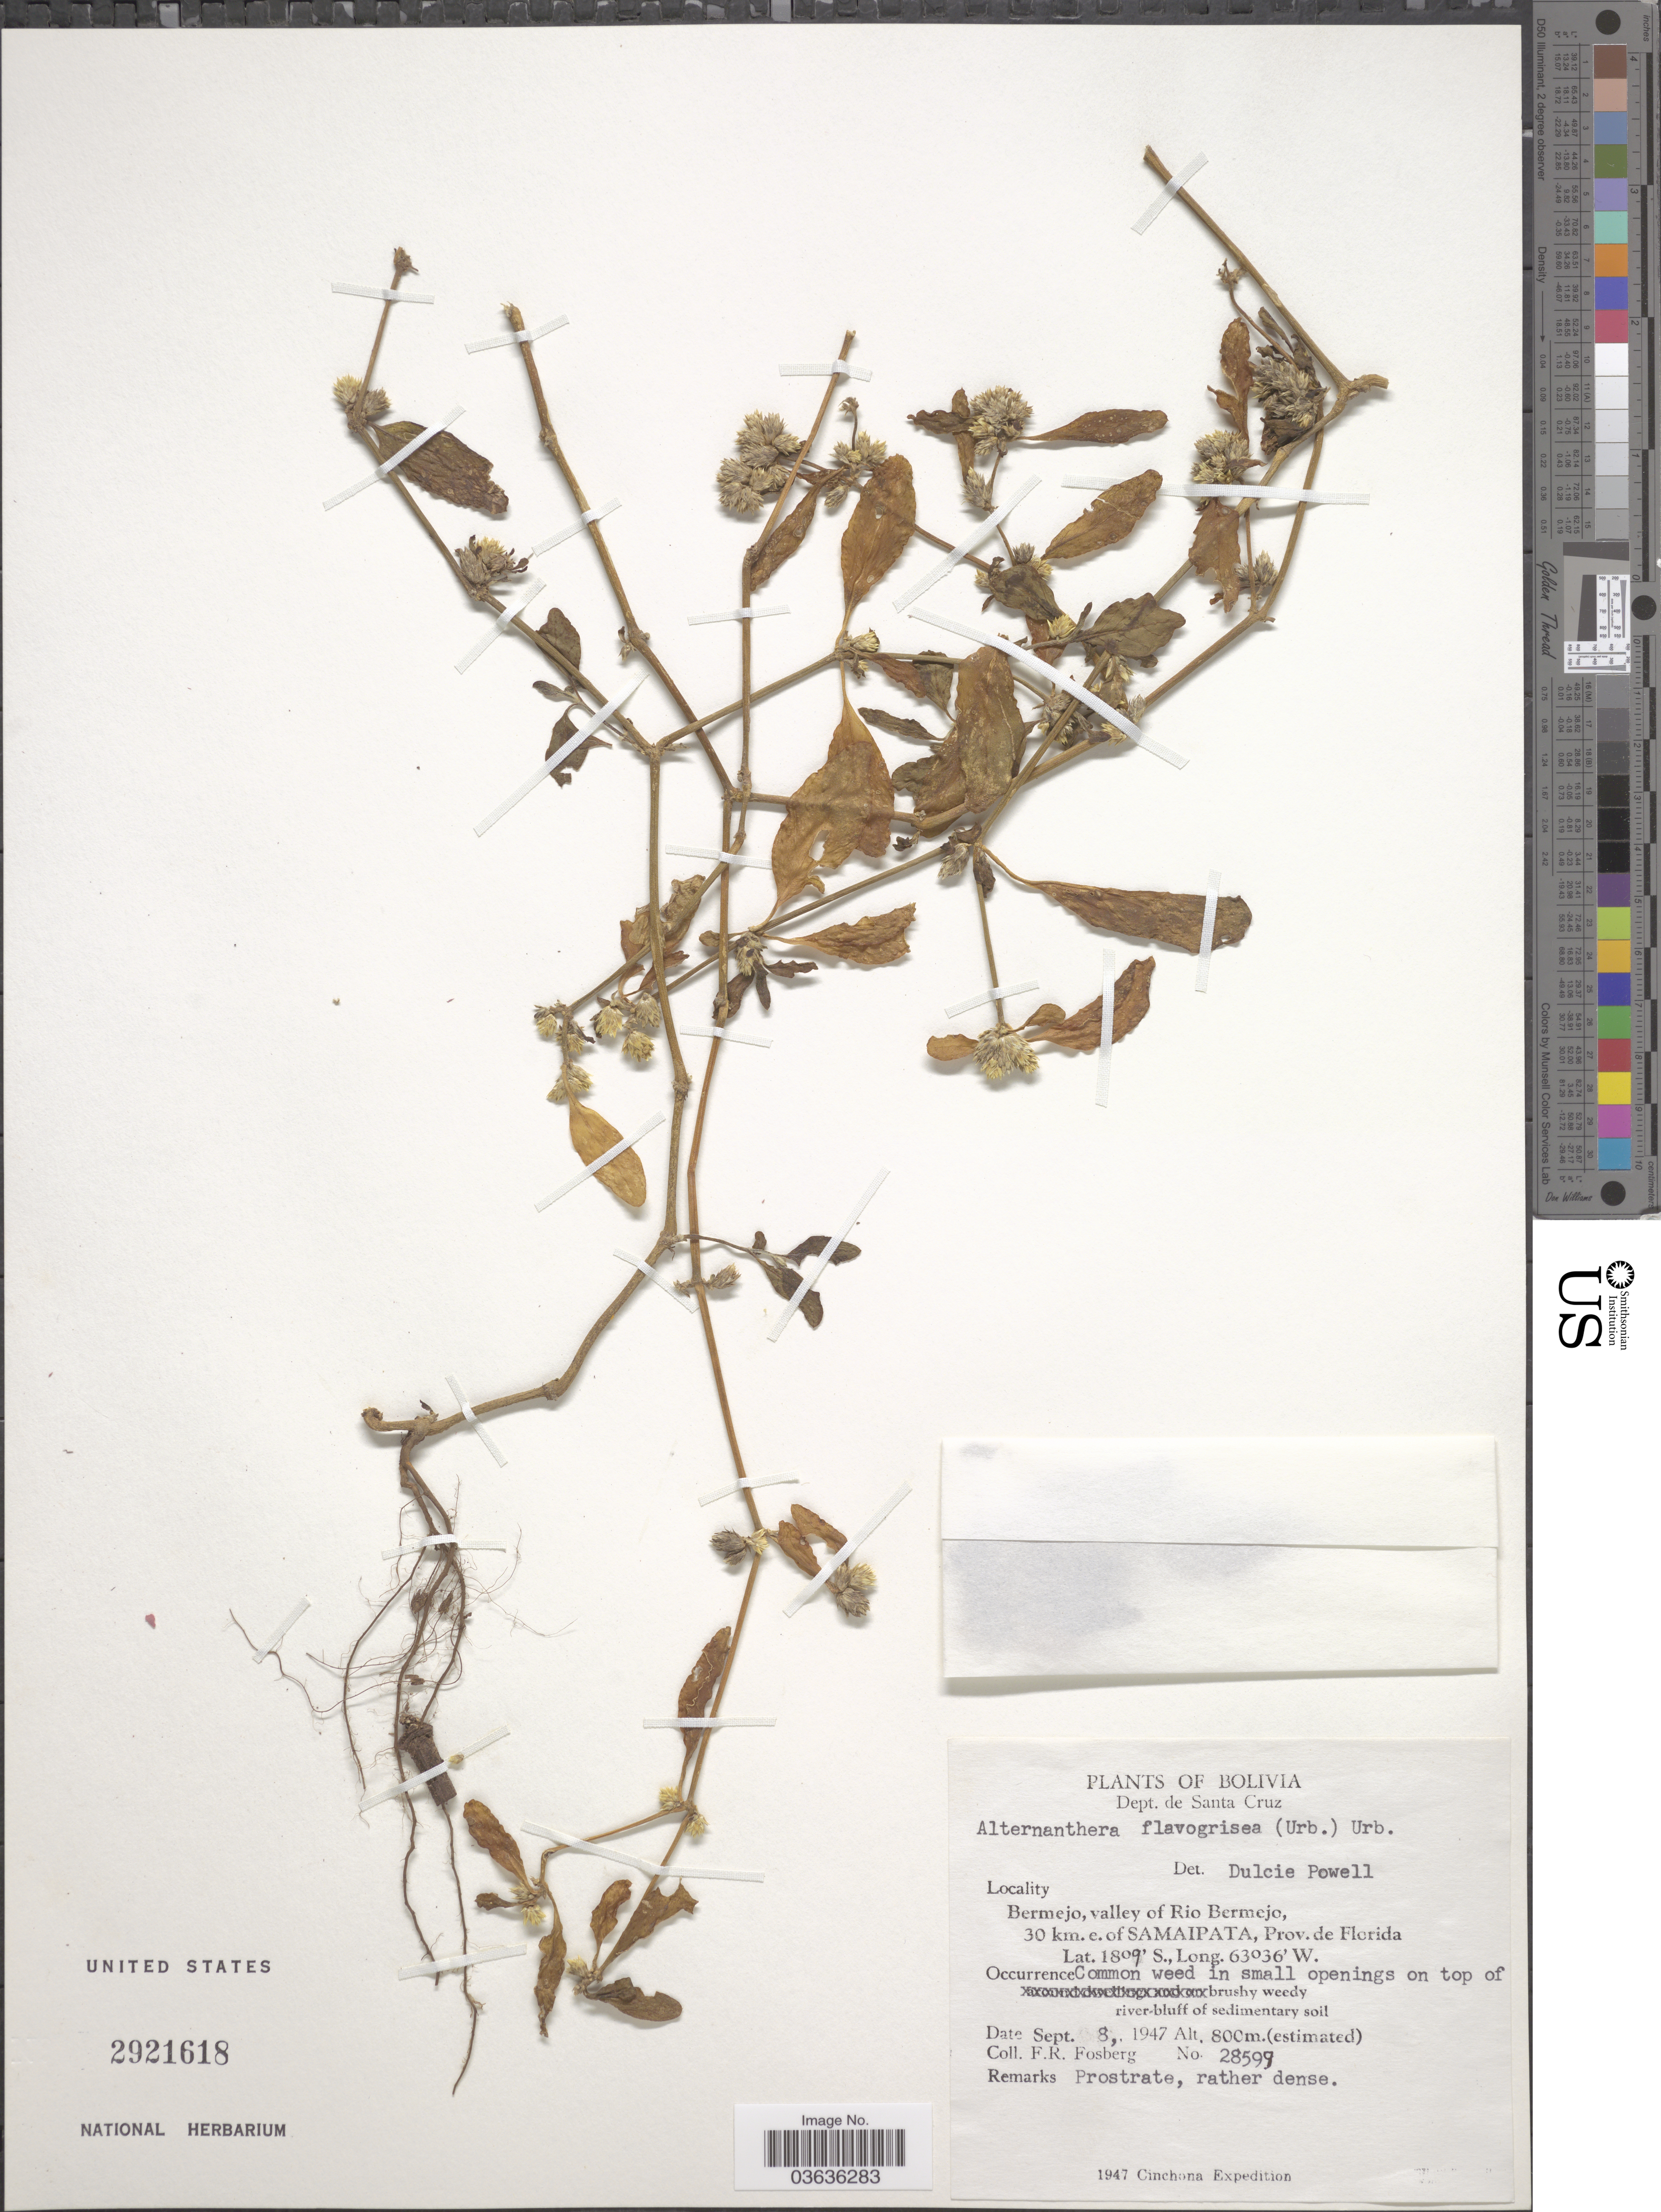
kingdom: Plantae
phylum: Tracheophyta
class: Magnoliopsida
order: Caryophyllales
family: Amaranthaceae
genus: Alternanthera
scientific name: Alternanthera flavogrisea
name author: Urb.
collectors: F. R. Fosberg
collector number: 28599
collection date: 1947-09-08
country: Bolivia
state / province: Santa Cruz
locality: Dept. de Santa Cruz. Bermejo, valley of Rio Bermejo, 30 km. e. of Samaipata, Prov. de Florida.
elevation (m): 800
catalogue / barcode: US 2921618